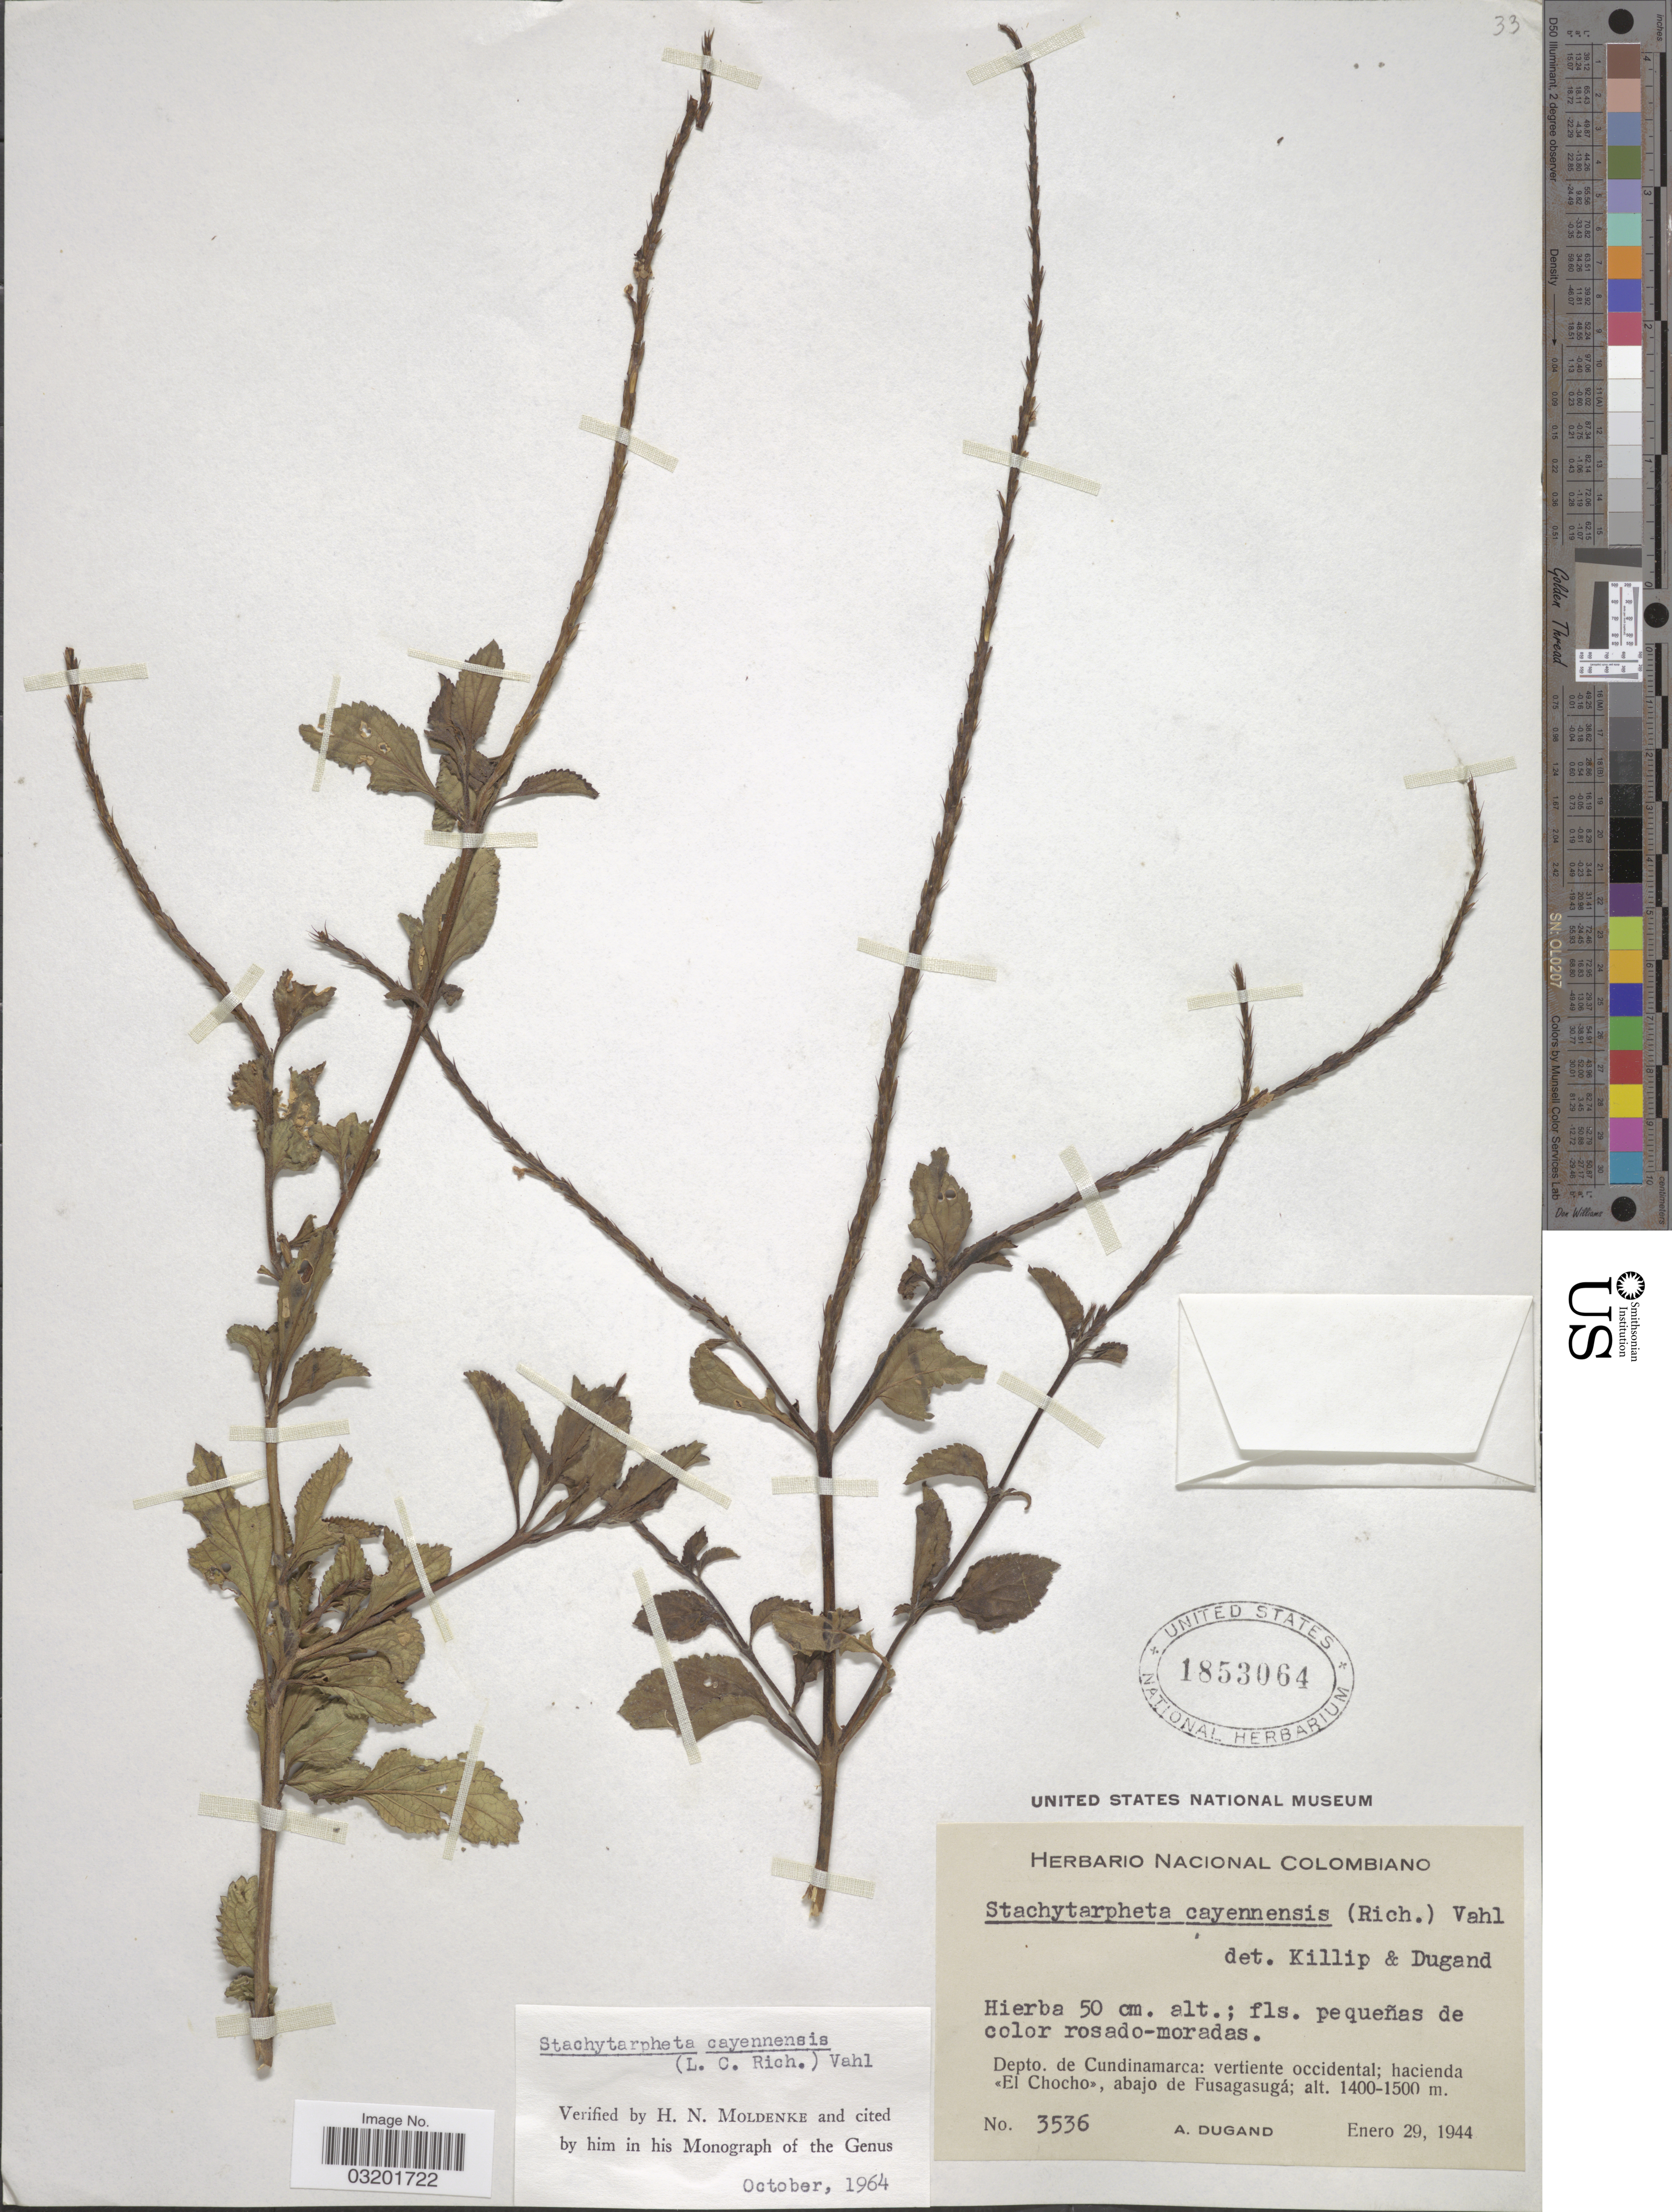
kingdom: Plantae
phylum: Tracheophyta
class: Magnoliopsida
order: Lamiales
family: Verbenaceae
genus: Stachytarpheta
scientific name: Stachytarpheta cayennensis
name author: (Rich.) Vahl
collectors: A. Dugand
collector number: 3536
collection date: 1944-01-29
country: Colombia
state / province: Cundinamarca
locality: Depto. de Cundinamarca: vertiente occidental; hacienda <<El Chocho>>, abajo de Fusagasugá.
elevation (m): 1400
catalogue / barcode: US 1853064